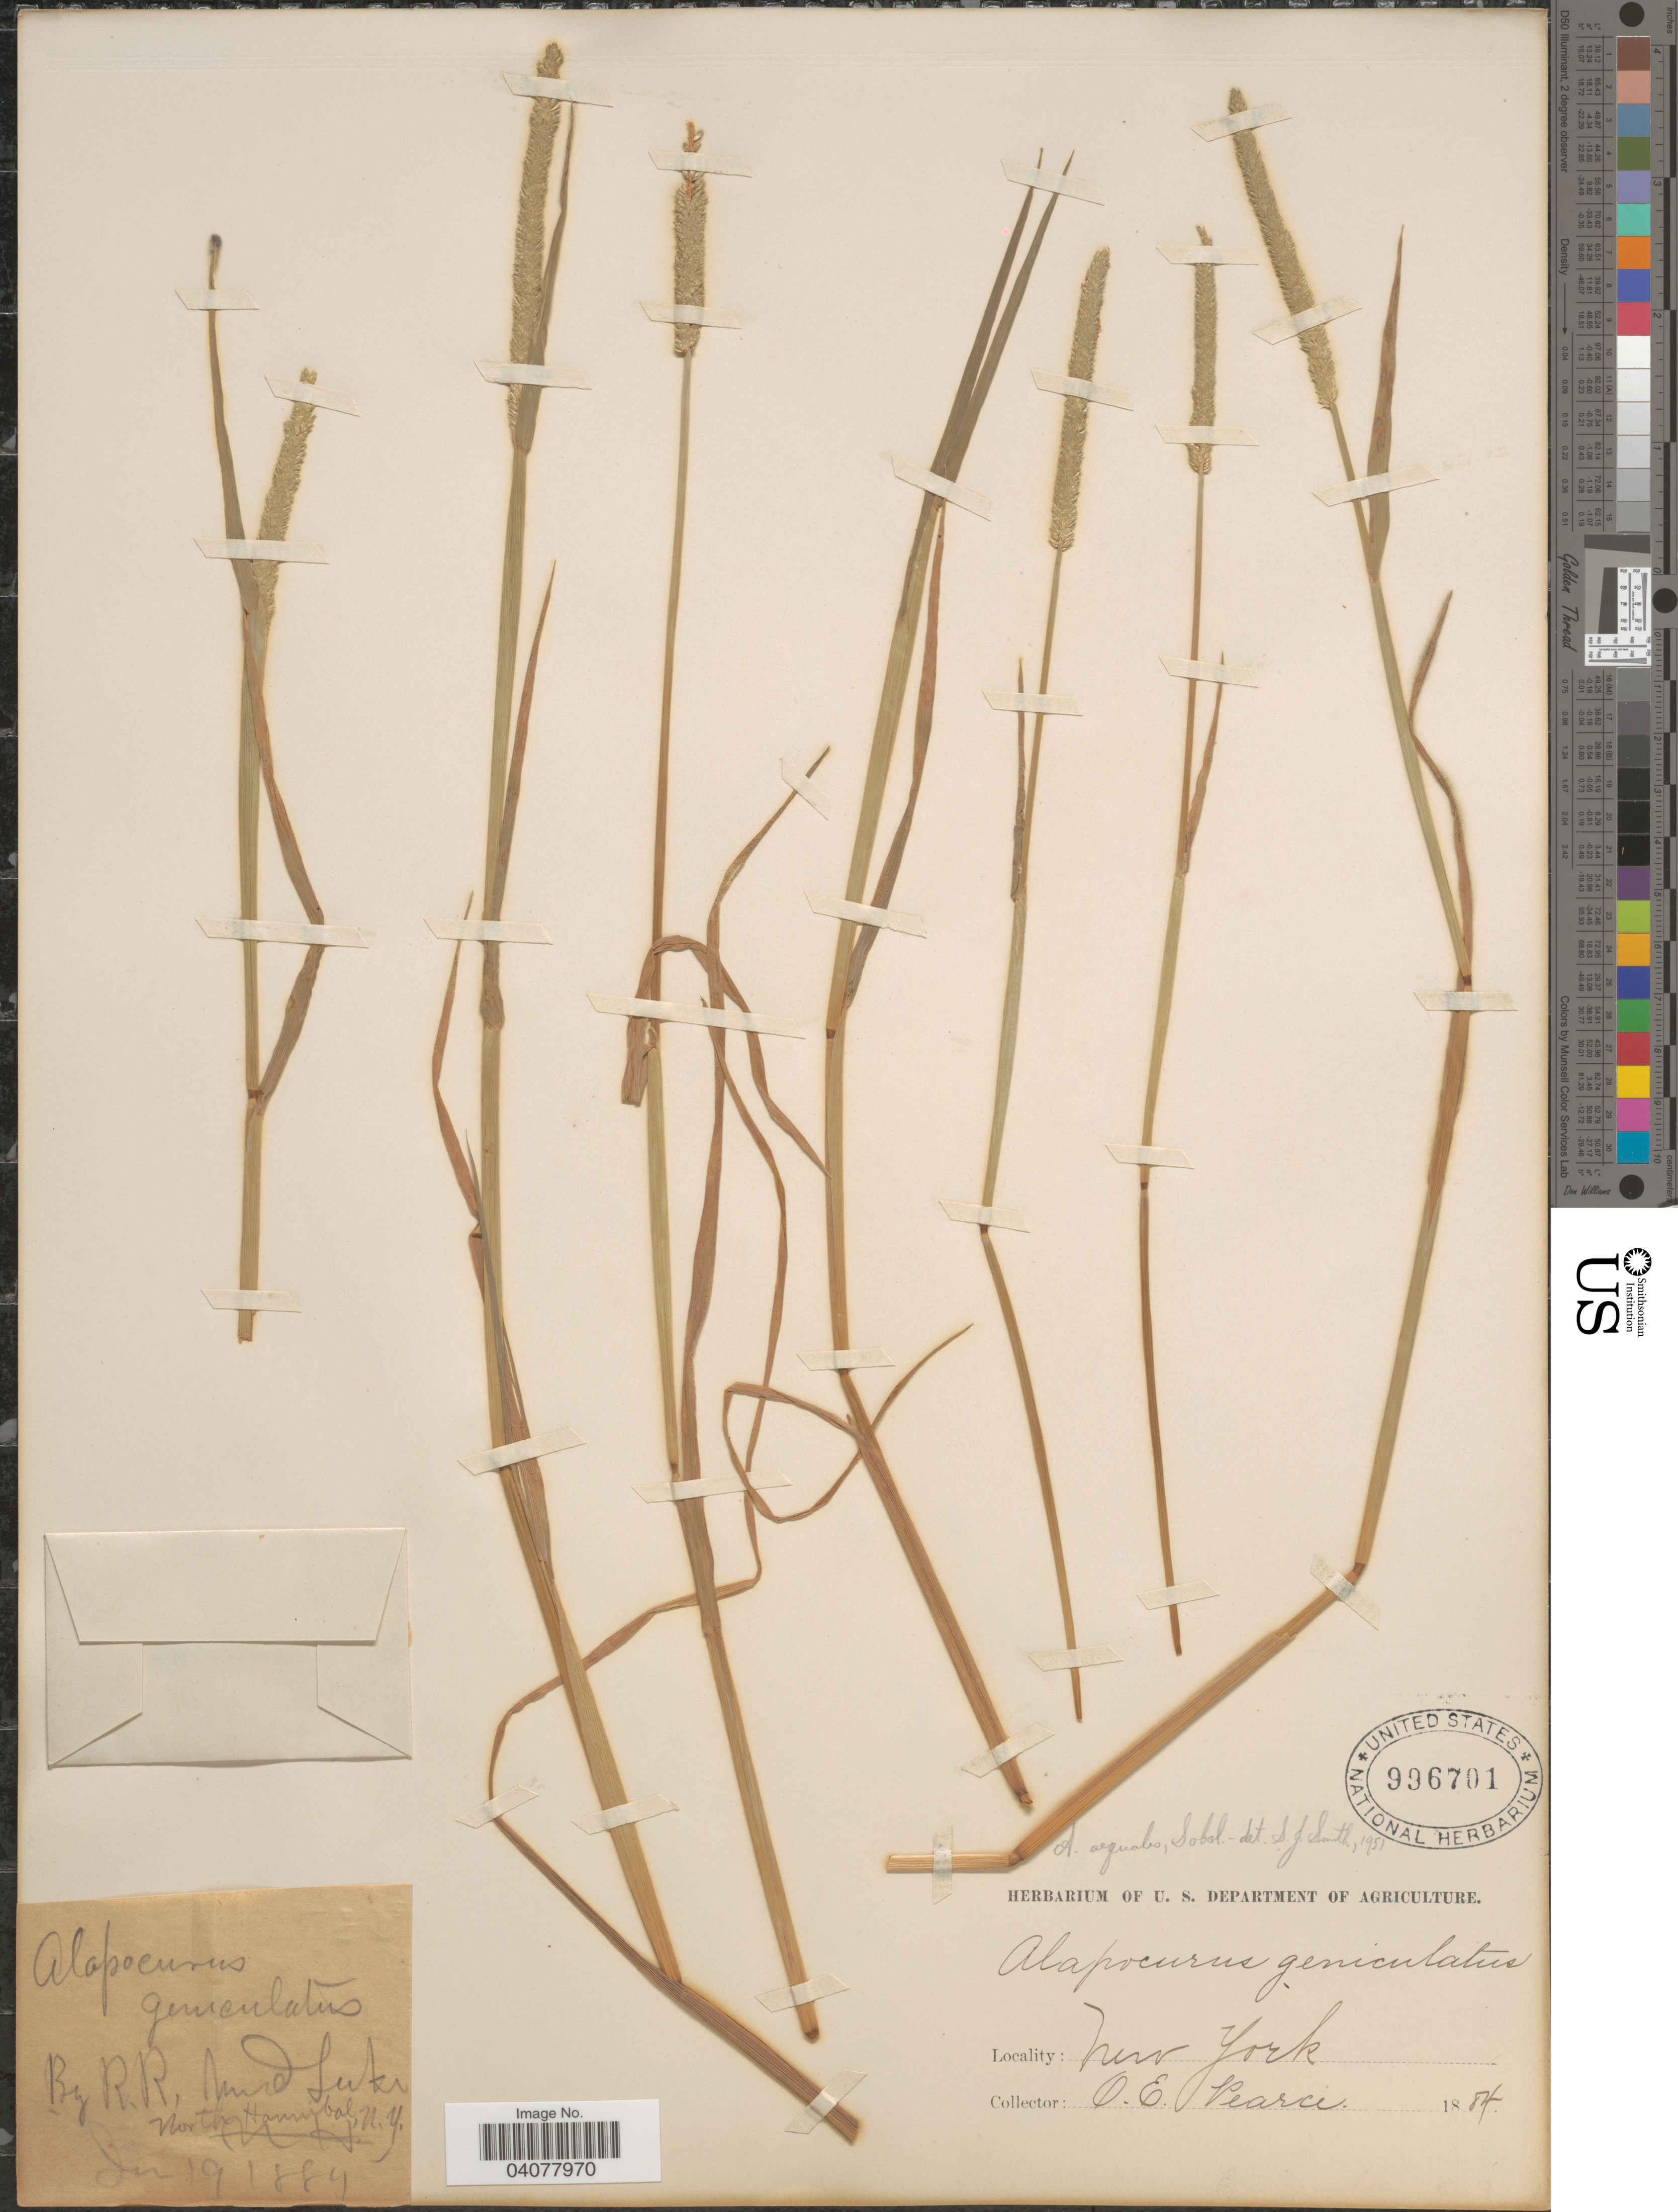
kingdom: Plantae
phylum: Tracheophyta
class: Liliopsida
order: Poales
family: Poaceae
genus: Alopecurus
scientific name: Alopecurus aequalis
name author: Sobol.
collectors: O. E. Pearce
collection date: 1884-06-19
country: United States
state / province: New York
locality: By R.R., Mud Lake North Hannibal.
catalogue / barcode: US 996701